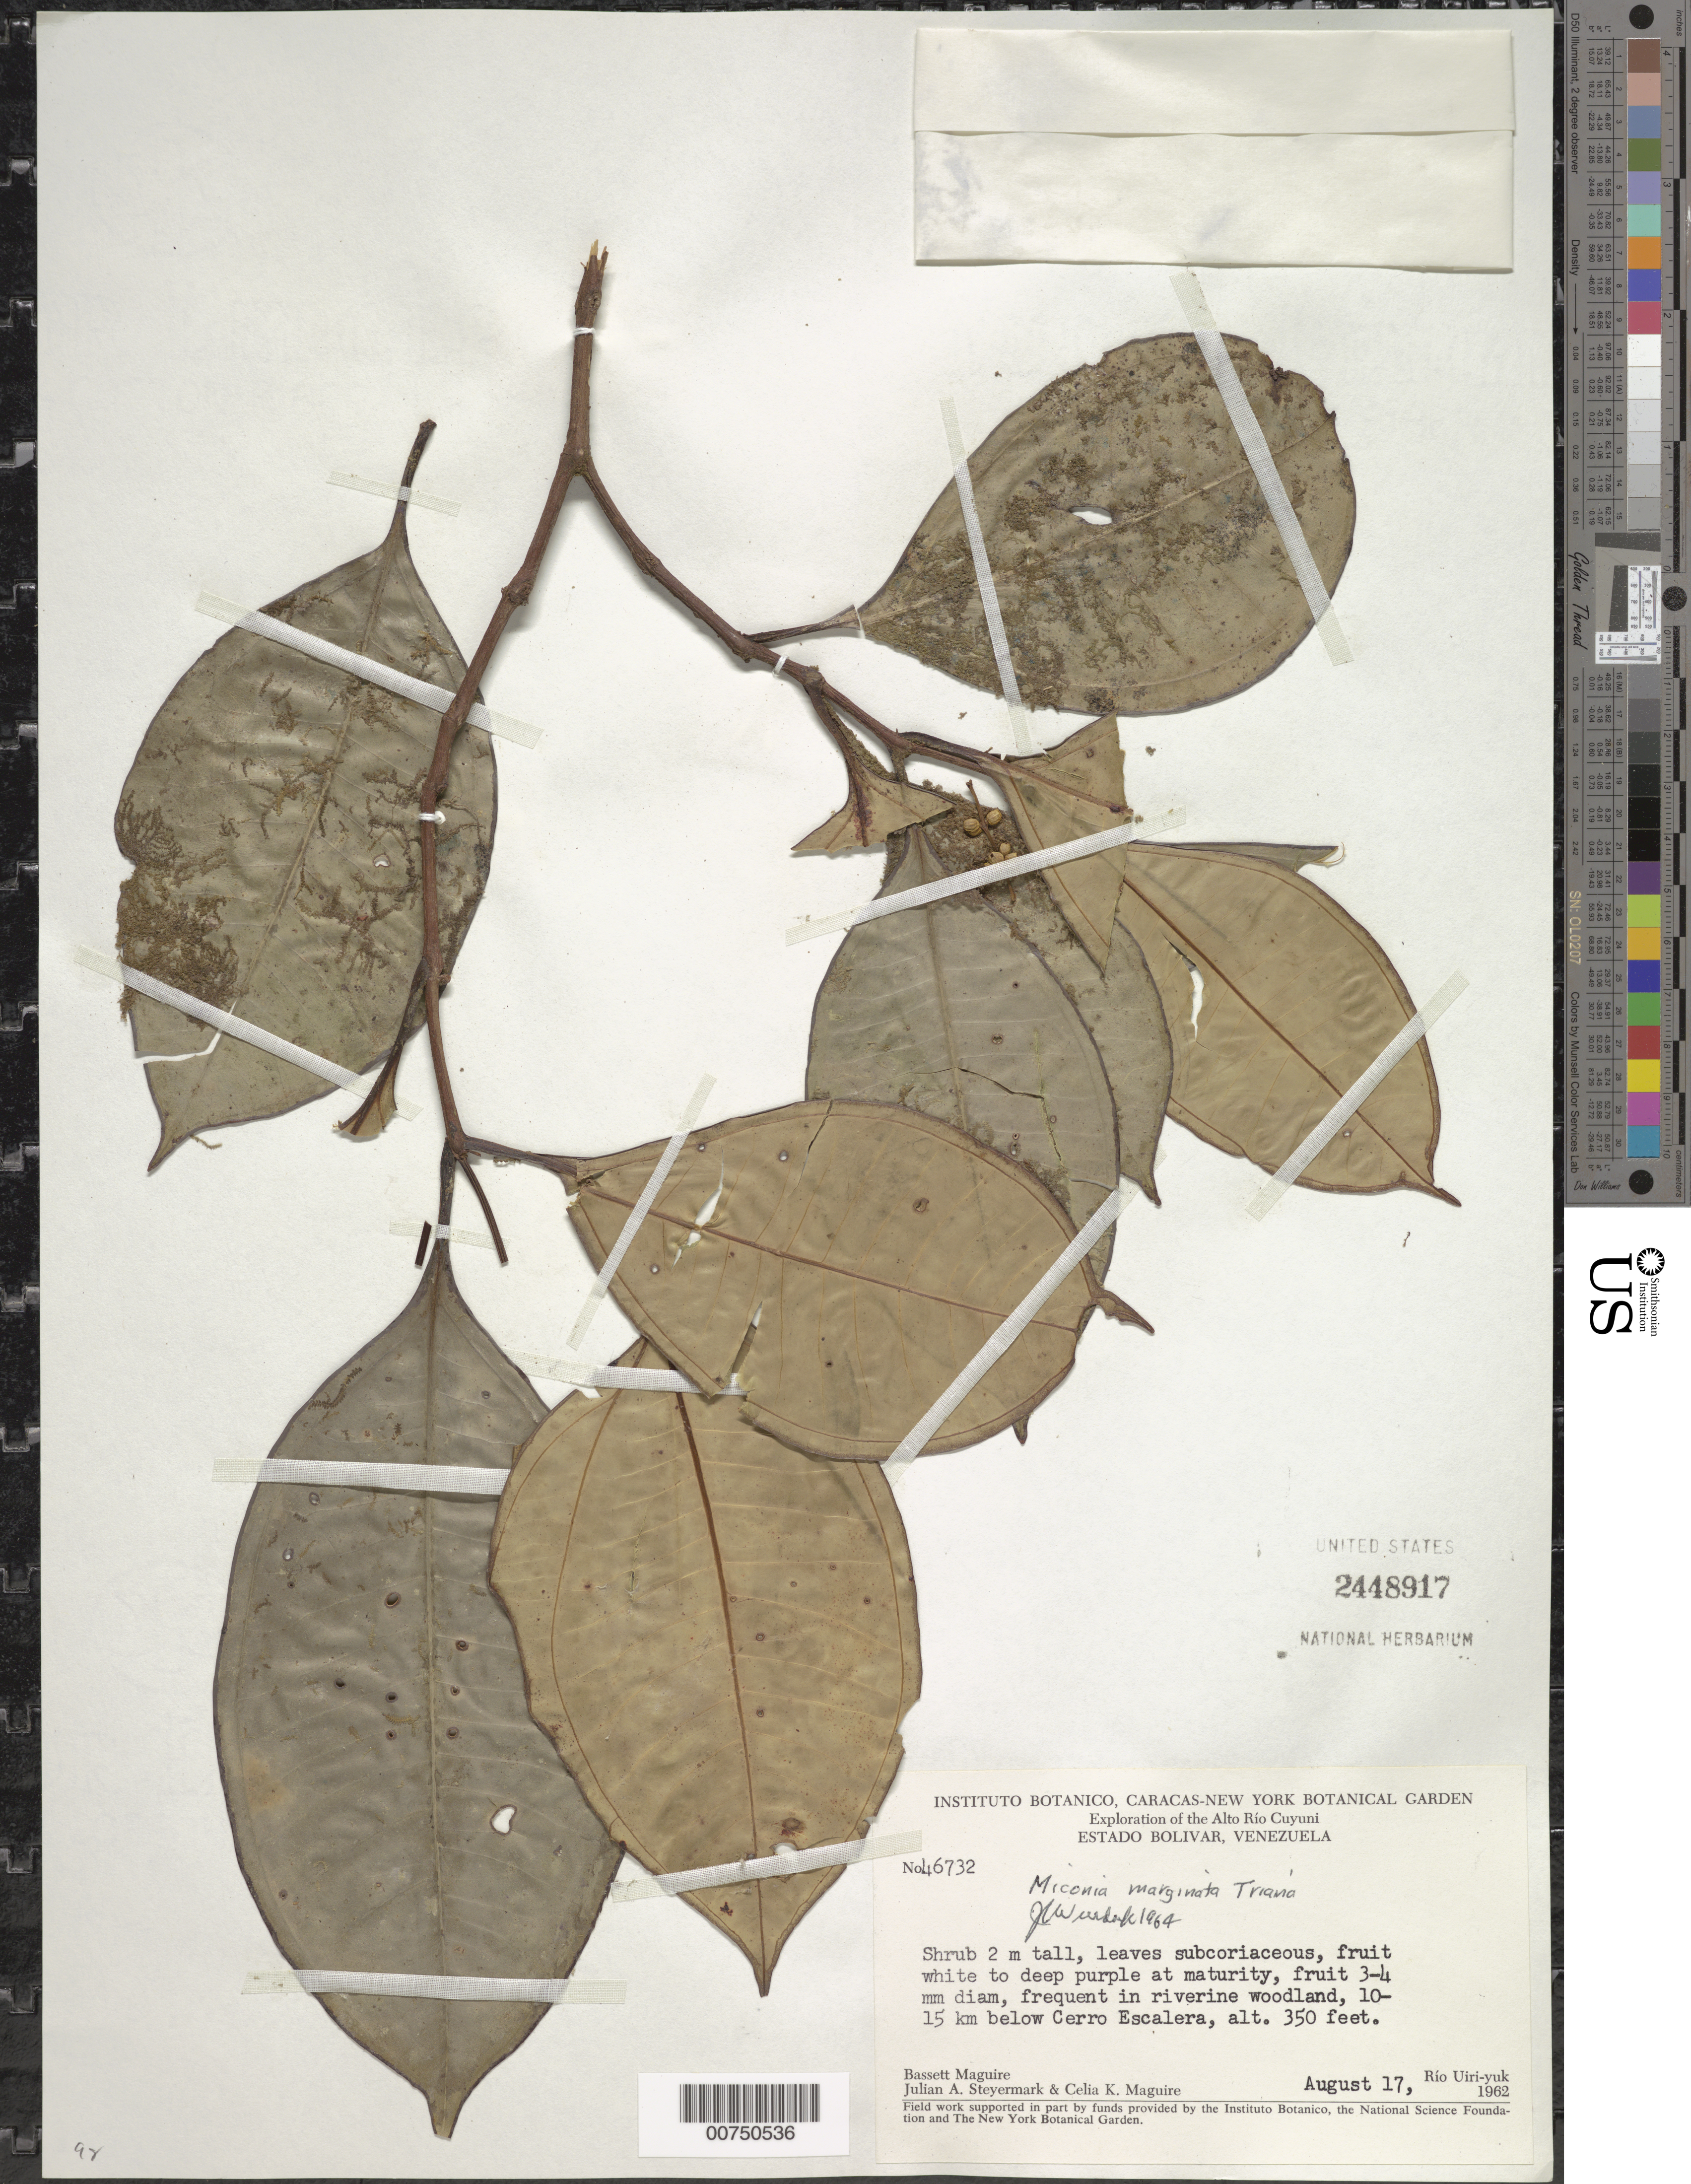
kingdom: Plantae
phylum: Tracheophyta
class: Magnoliopsida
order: Myrtales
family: Melastomataceae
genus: Miconia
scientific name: Miconia marginata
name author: Triana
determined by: Wurdack, John J., (US), US (UNITED STATES)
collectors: B. Maguire, C. K. Maguire & J. Steyermark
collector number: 46732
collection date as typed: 17-Aug-62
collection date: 1962-08-17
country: Venezuela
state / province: Bolívar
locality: Alto Río Cuyuni, Río Uiri-yuk, 10-15 km below Cerro La Escalera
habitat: Riverine woodland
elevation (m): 107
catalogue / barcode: US 2448917